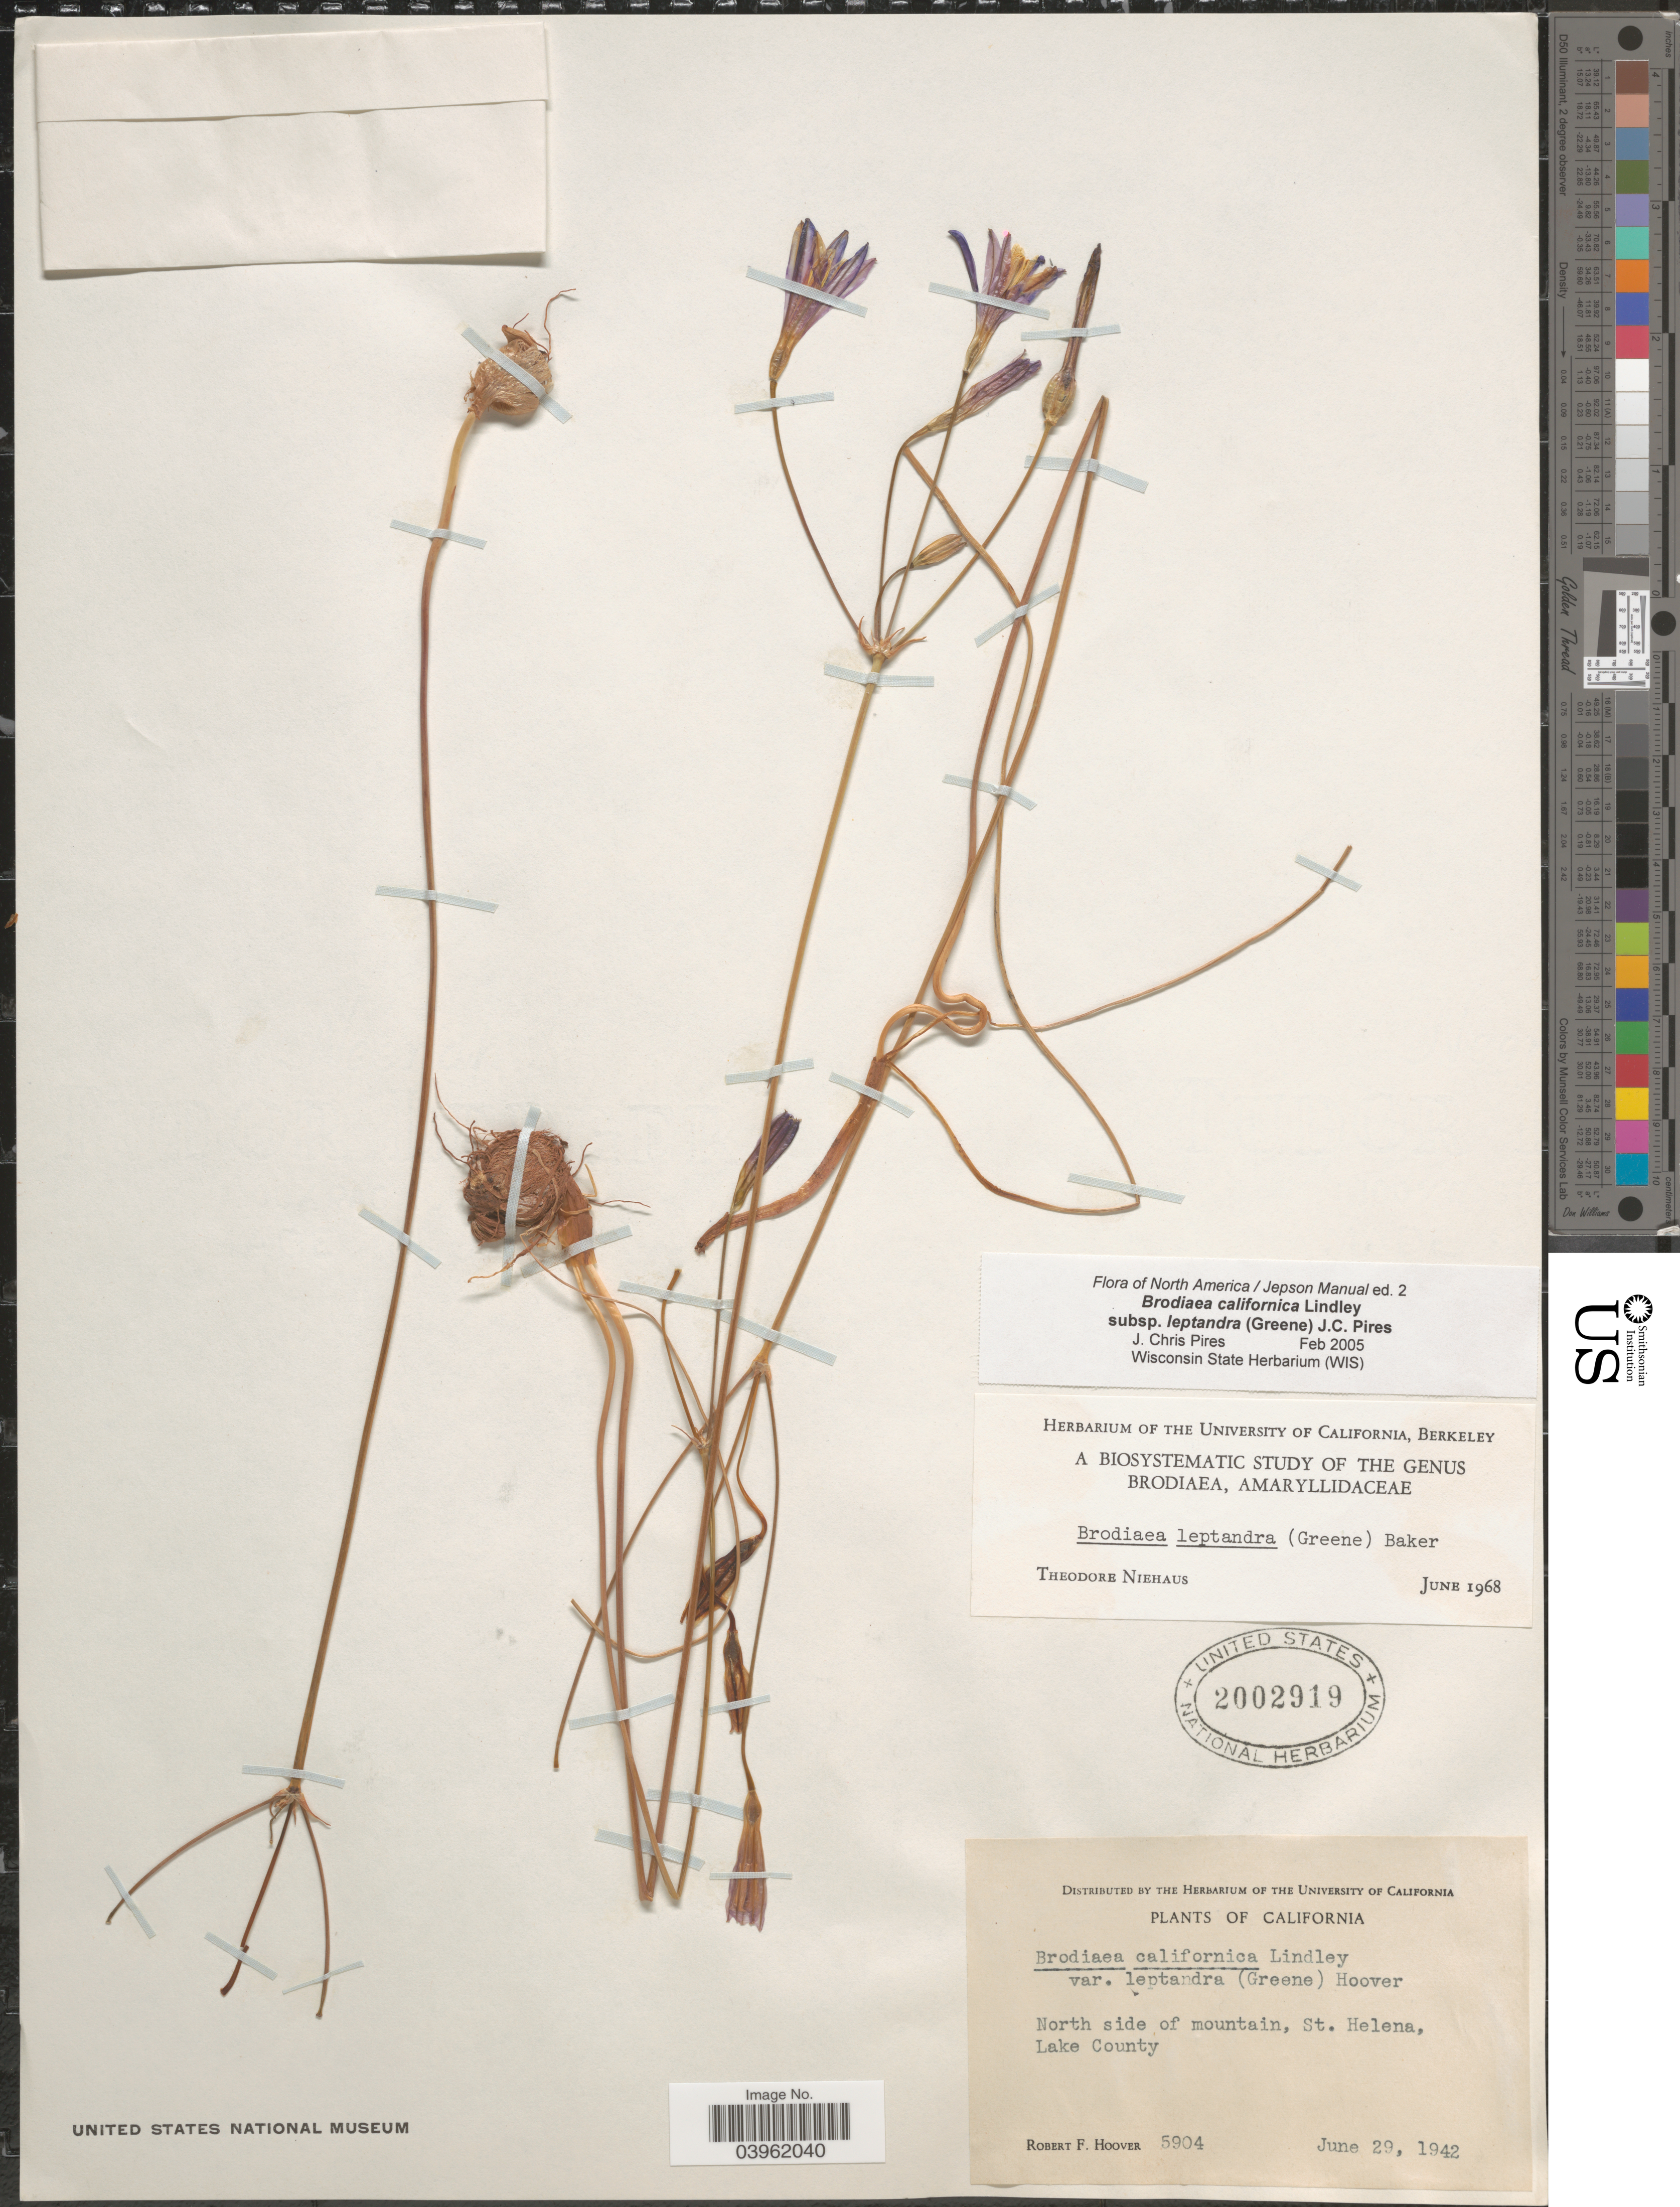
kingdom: Plantae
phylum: Tracheophyta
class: Liliopsida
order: Asparagales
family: Asparagaceae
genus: Brodiaea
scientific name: Brodiaea californica subsp. leptandra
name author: (Greene) J.C. Pires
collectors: R. F. Hoover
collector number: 5904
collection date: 1942-06-29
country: United States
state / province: California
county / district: Lake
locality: North side of mountain, St. Helena, Lake County.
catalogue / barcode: US 2002919